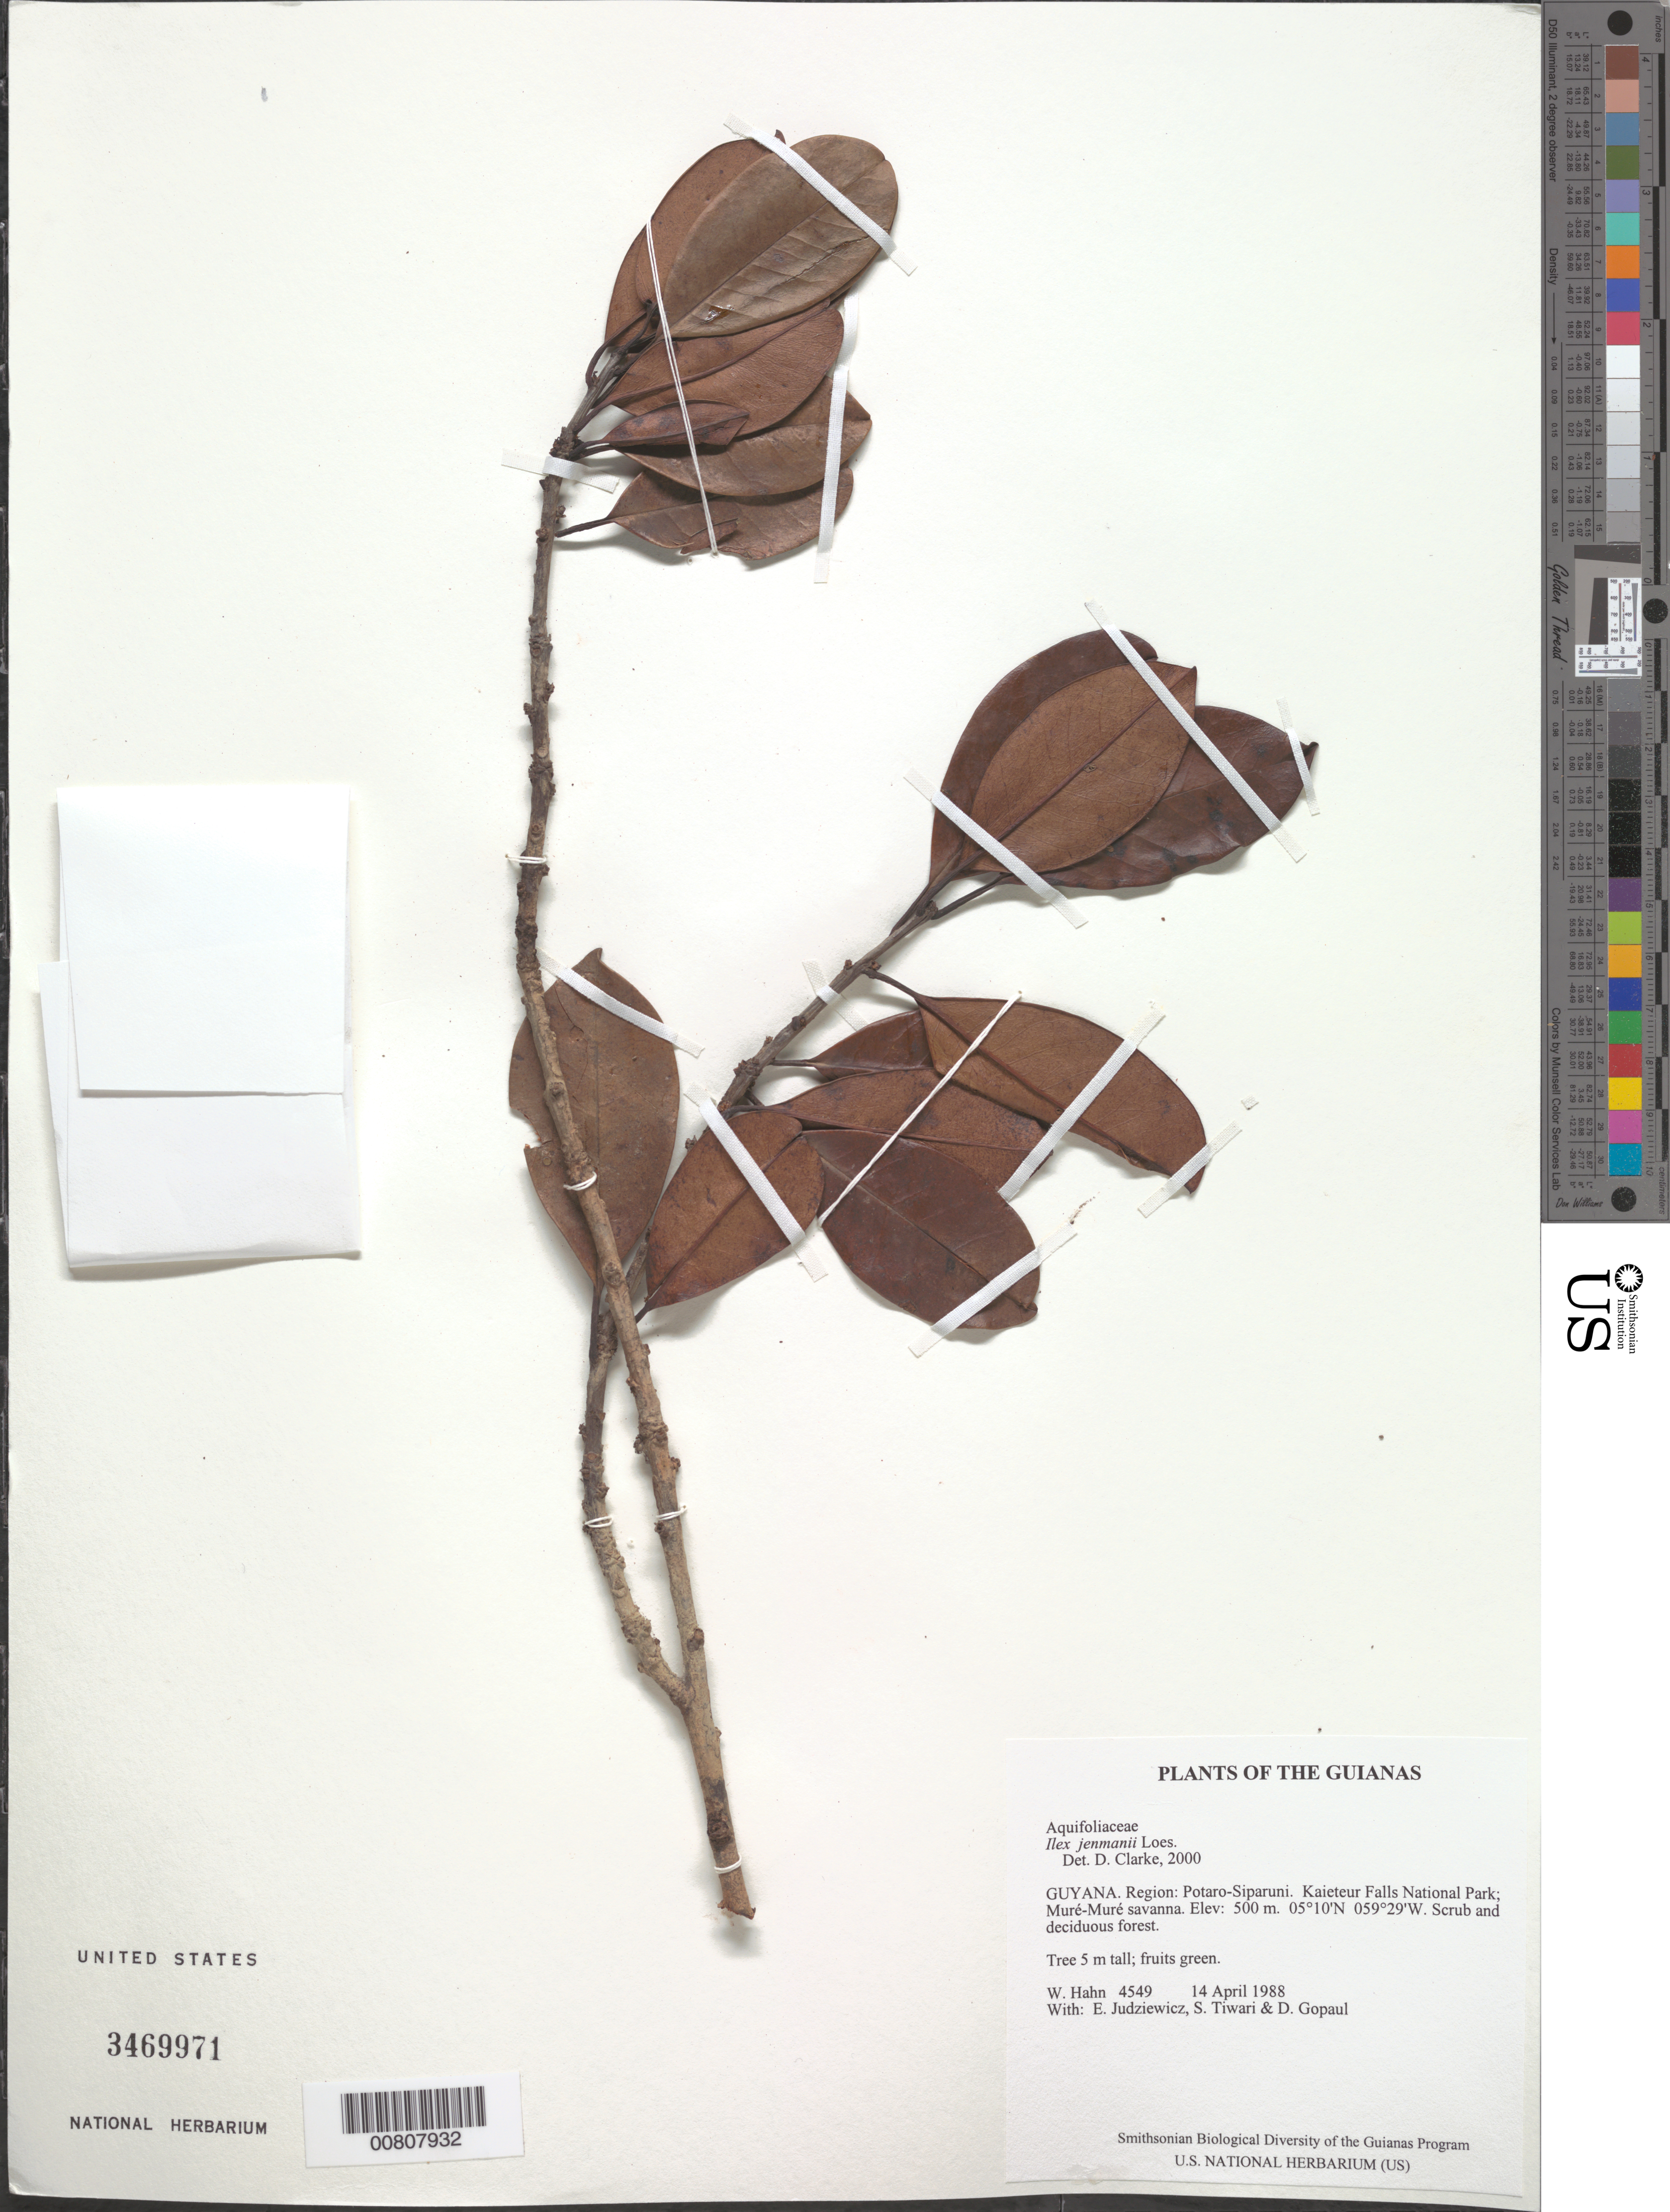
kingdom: Plantae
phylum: Tracheophyta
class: Magnoliopsida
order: Aquifoliales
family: Aquifoliaceae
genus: Ilex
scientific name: Ilex fanshawei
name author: Edwin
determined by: Barriera, Gabrielle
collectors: W. Hahn, E. J. Judziewicz, S. Tiwari & D. Gopaul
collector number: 4549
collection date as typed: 14 April 1988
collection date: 1988-04-14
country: Guyana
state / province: Potaro-Siparuni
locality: Kaieteur Falls National Park; Muré-Muré savanna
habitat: Scrub and deciduous forest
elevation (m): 500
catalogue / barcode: US 3469971